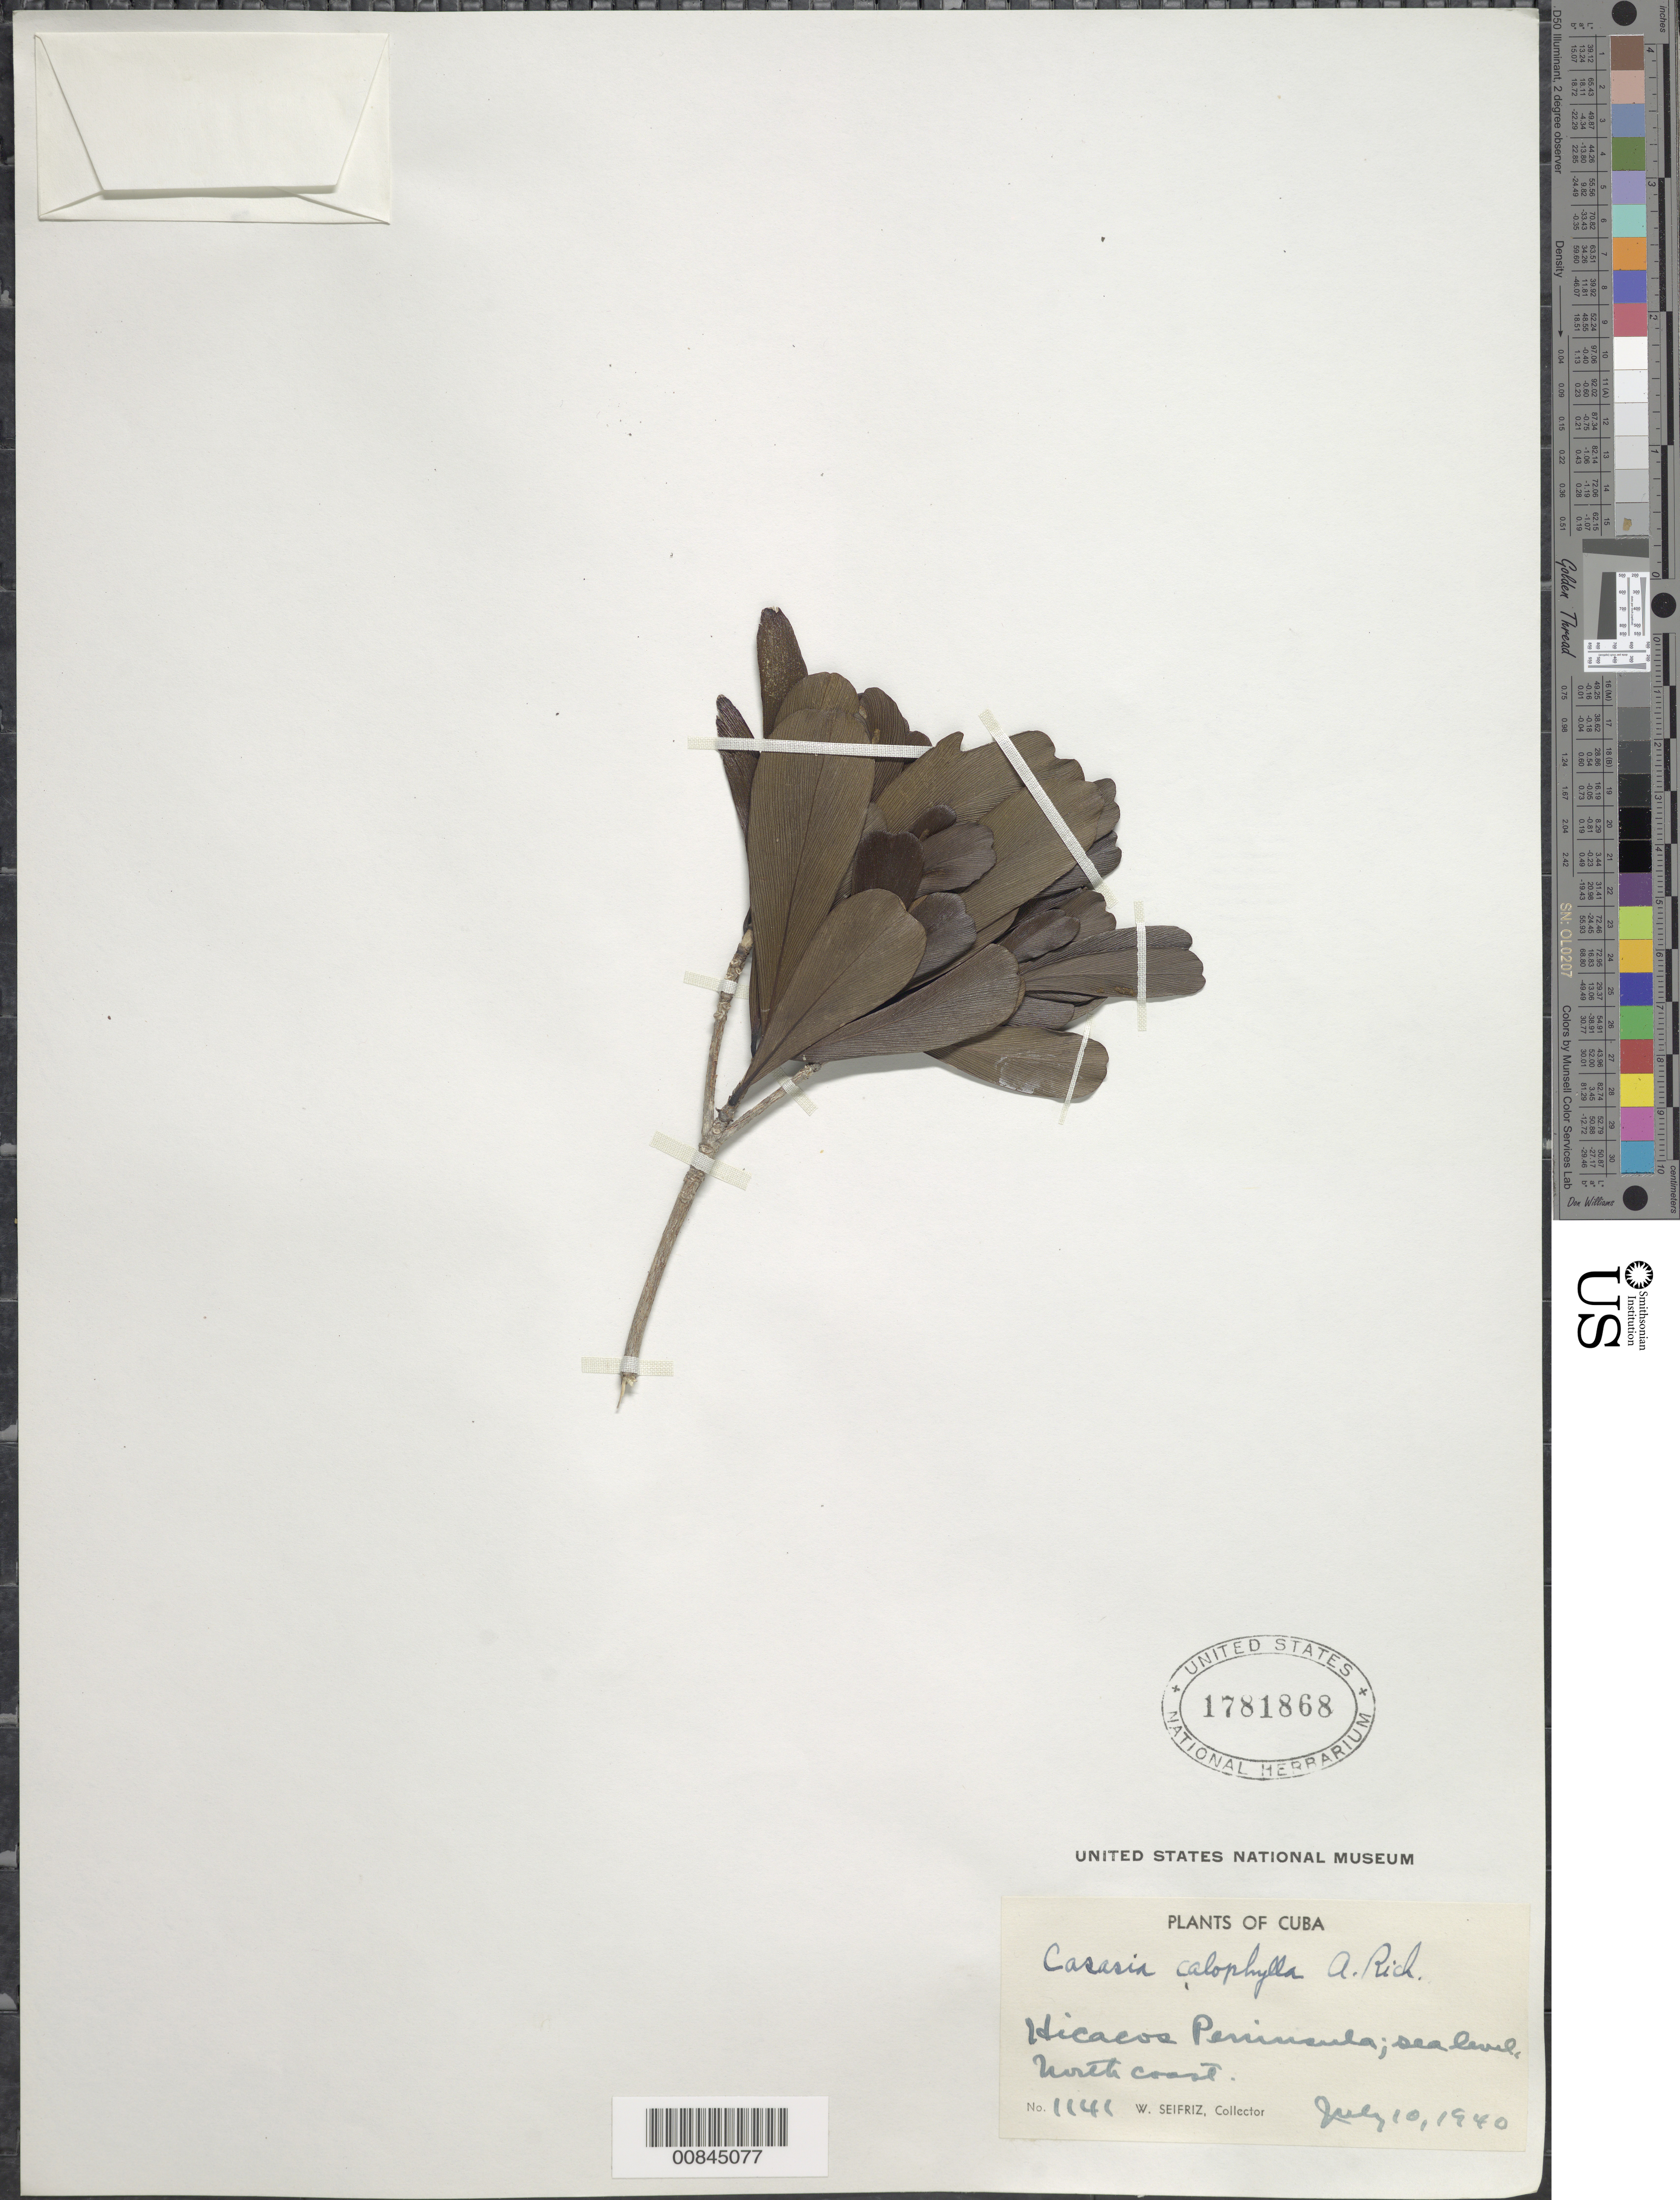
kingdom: Plantae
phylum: Tracheophyta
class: Magnoliopsida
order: Gentianales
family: Rubiaceae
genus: Casasia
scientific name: Casasia calophylla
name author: A. Rich.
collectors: W. Siefriz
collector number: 1141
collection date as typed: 10 Jul 1940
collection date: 1940-07-10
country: Cuba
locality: Hicacos Peninsula. North coast.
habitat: Coast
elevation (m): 0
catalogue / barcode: US 1781868